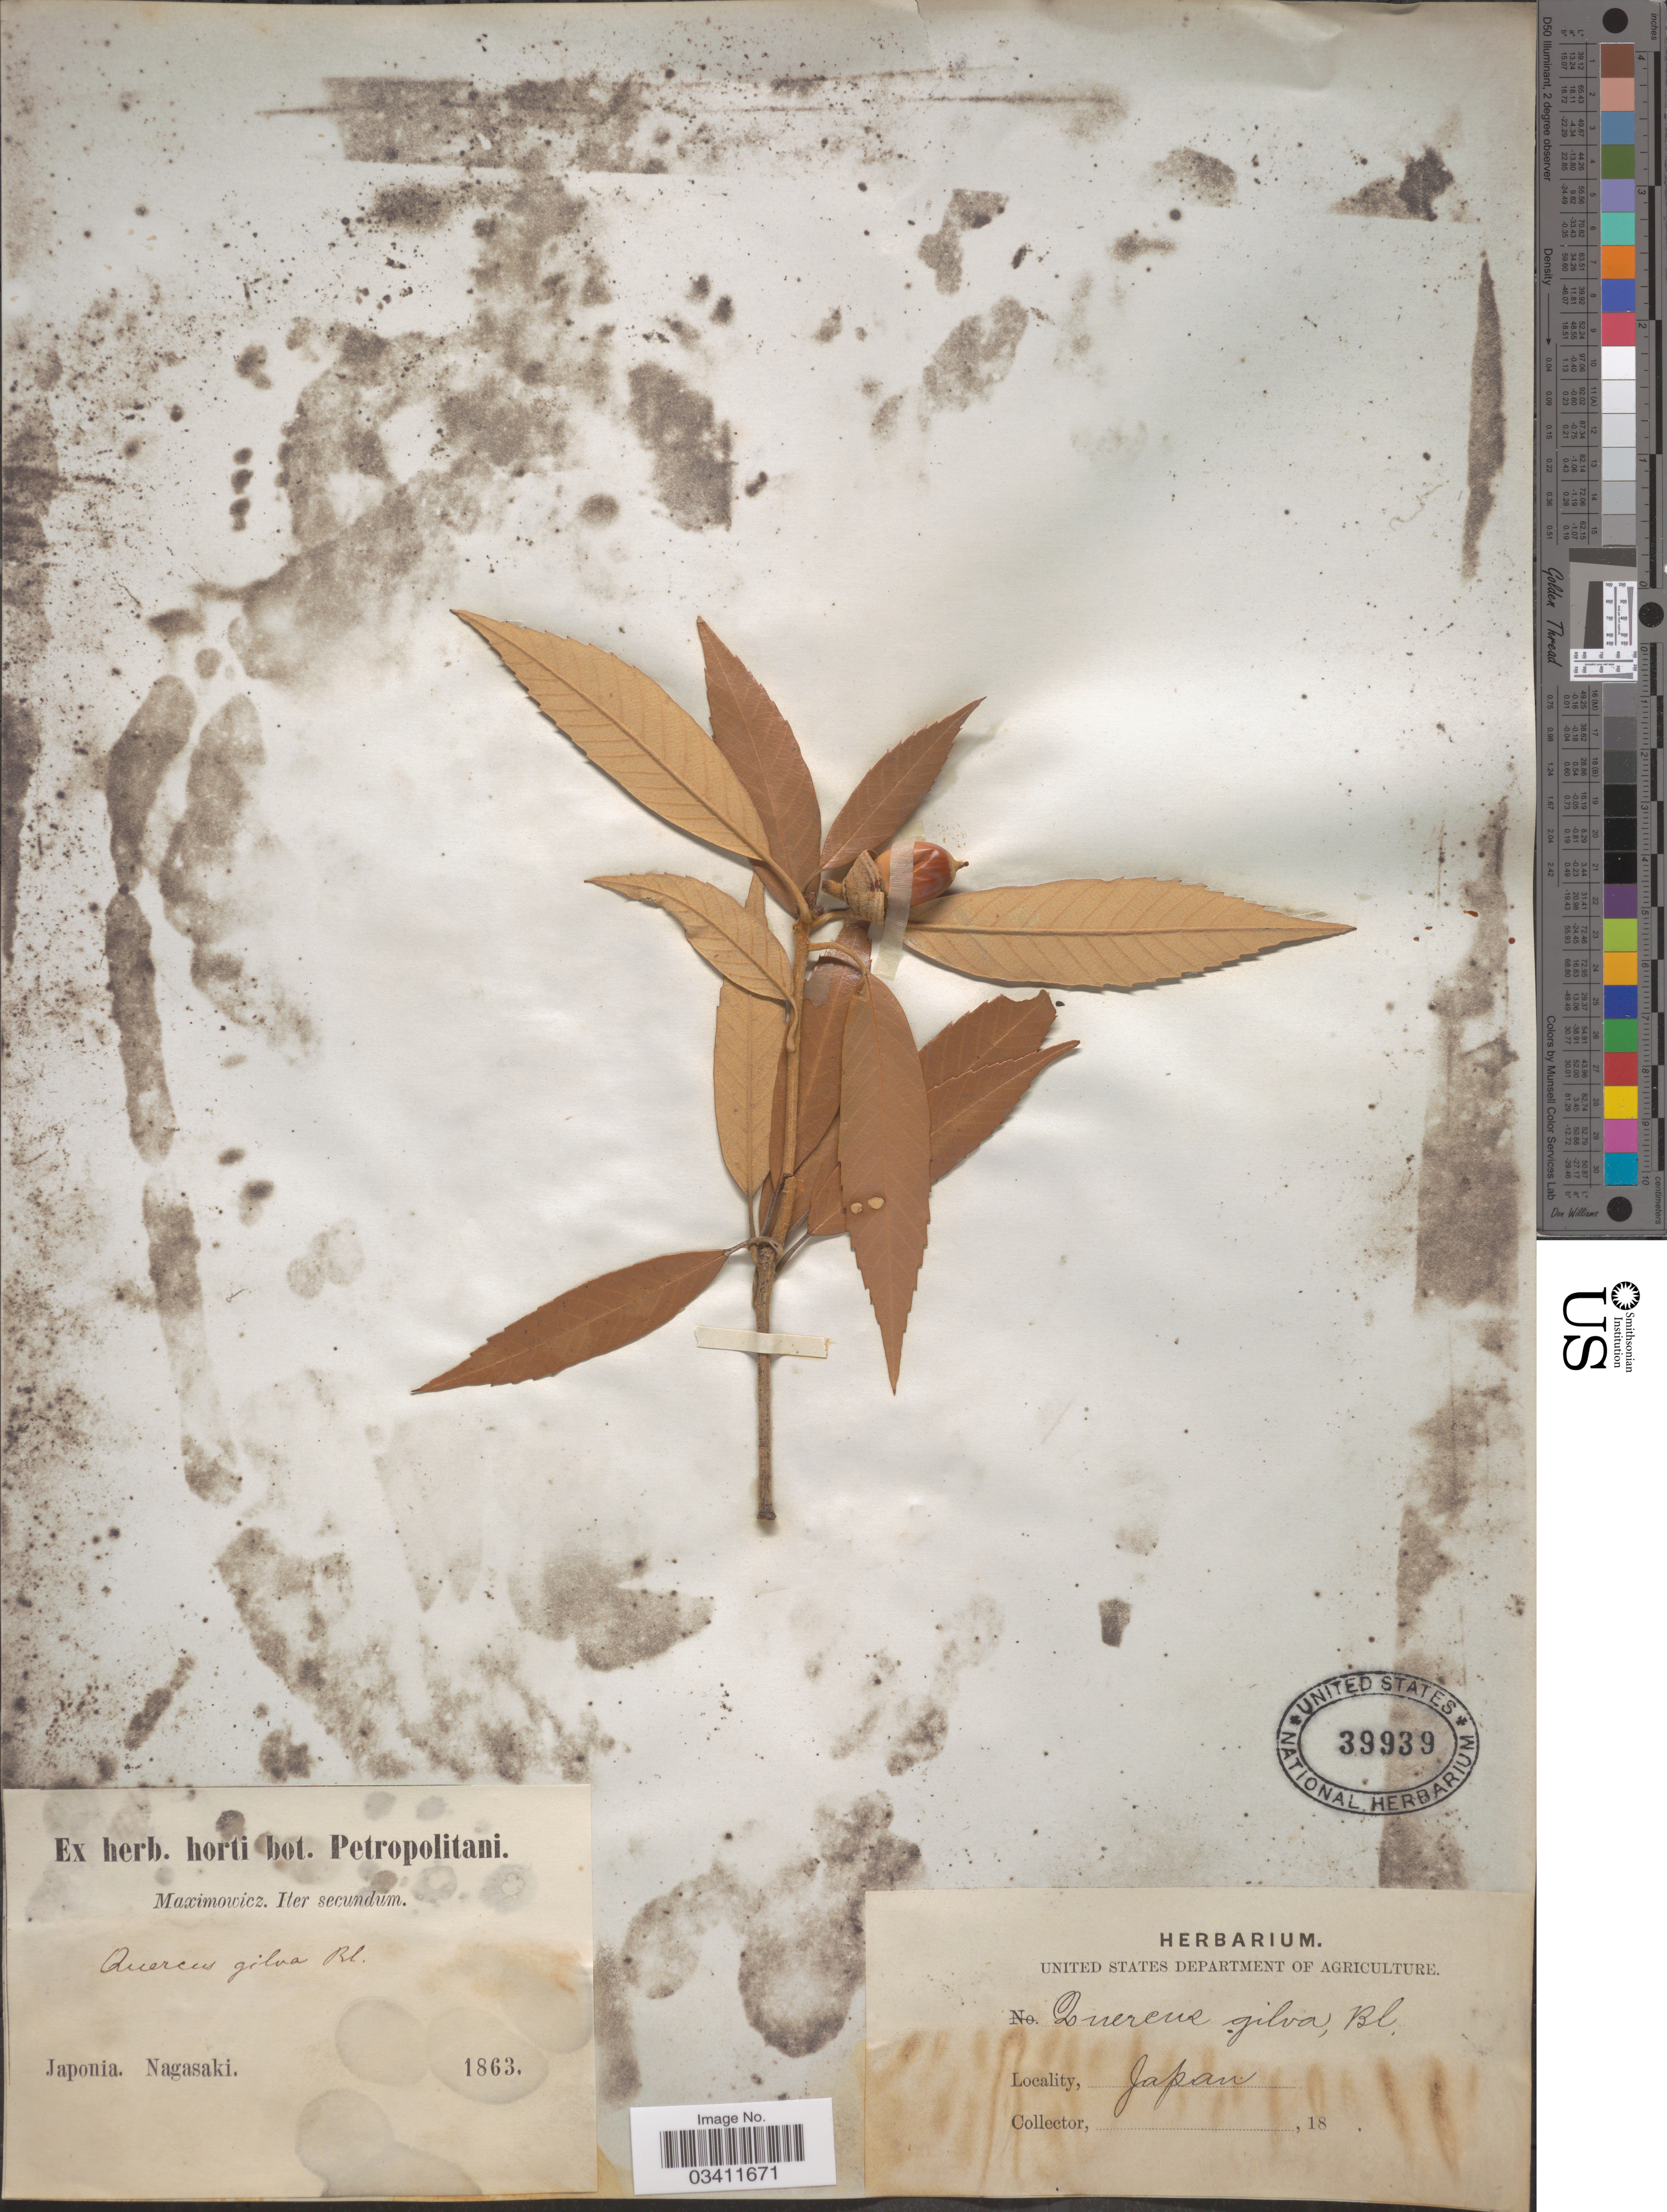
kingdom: Plantae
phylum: Tracheophyta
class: Magnoliopsida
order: Fagales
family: Fagaceae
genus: Quercus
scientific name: Quercus gilva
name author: Blume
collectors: Maximowicz, --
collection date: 1863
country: Japan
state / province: Nagasaki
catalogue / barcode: US 39939